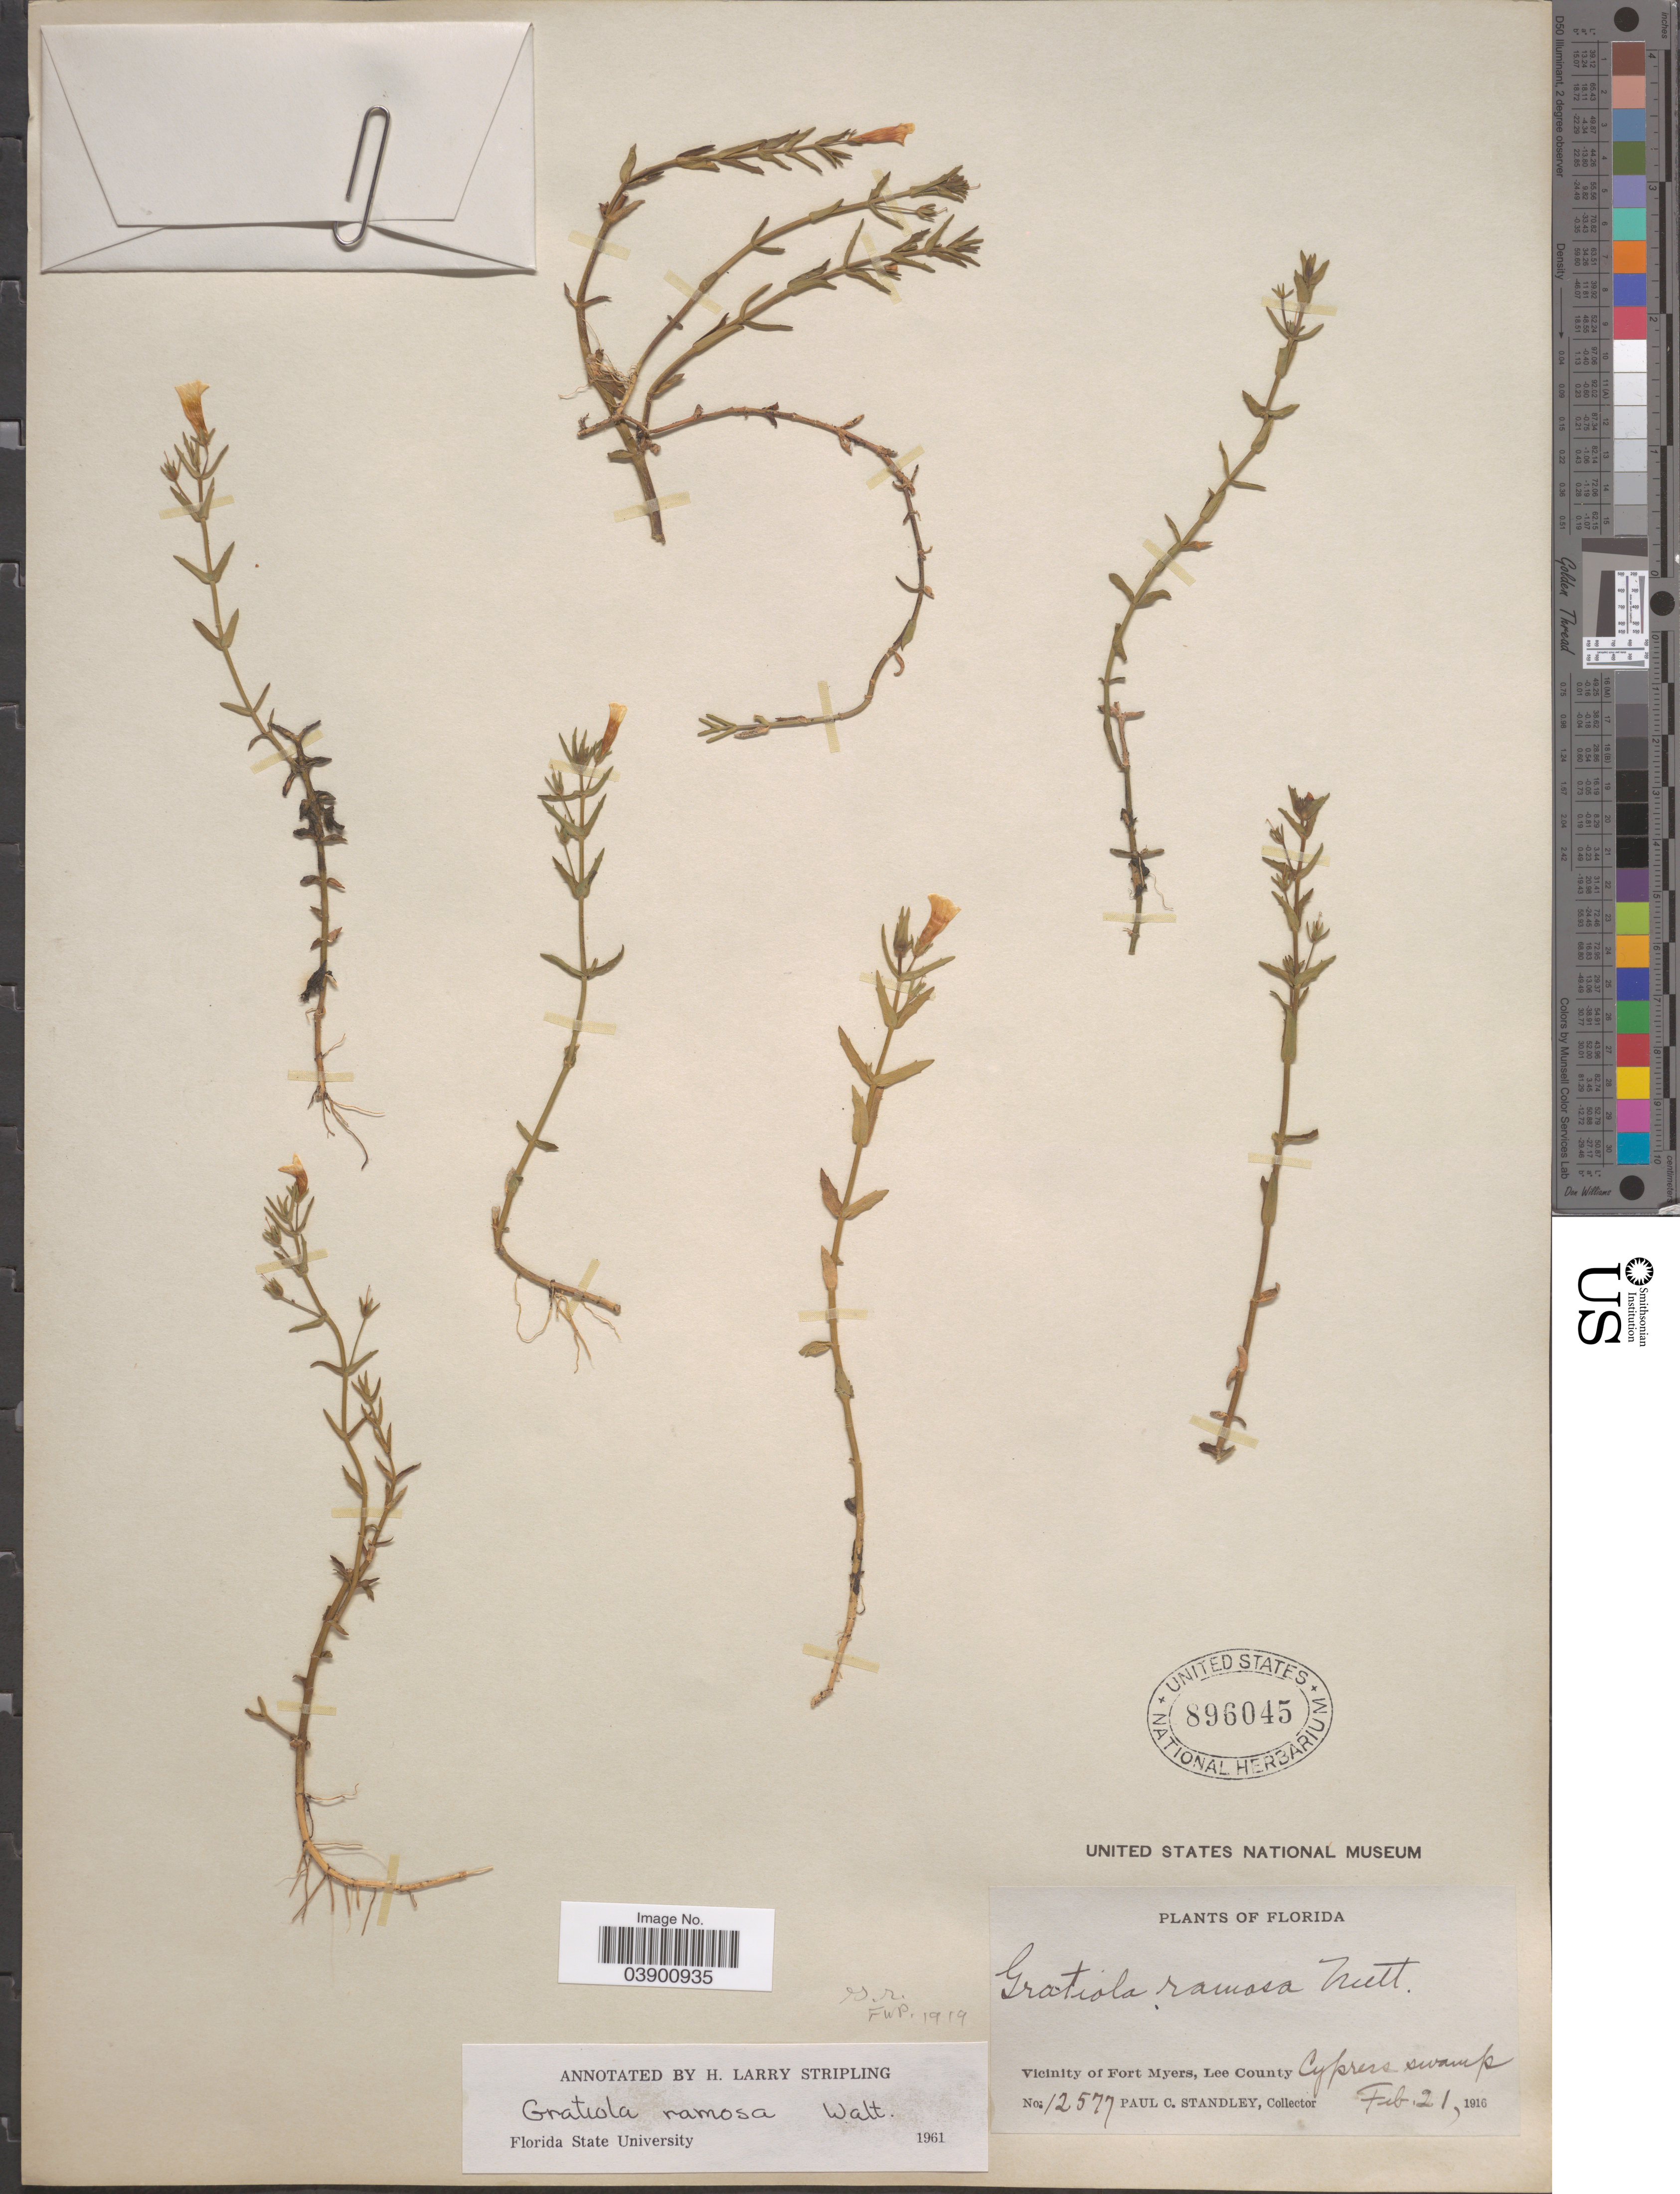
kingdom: Plantae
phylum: Tracheophyta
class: Magnoliopsida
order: Lamiales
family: Plantaginaceae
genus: Gratiola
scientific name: Gratiola ramosa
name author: Walter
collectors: P. C. Standley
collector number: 12577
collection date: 1916-02-21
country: United States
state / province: Florida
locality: Vicinity of Fort Myers, Lee County.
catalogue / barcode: US 896045